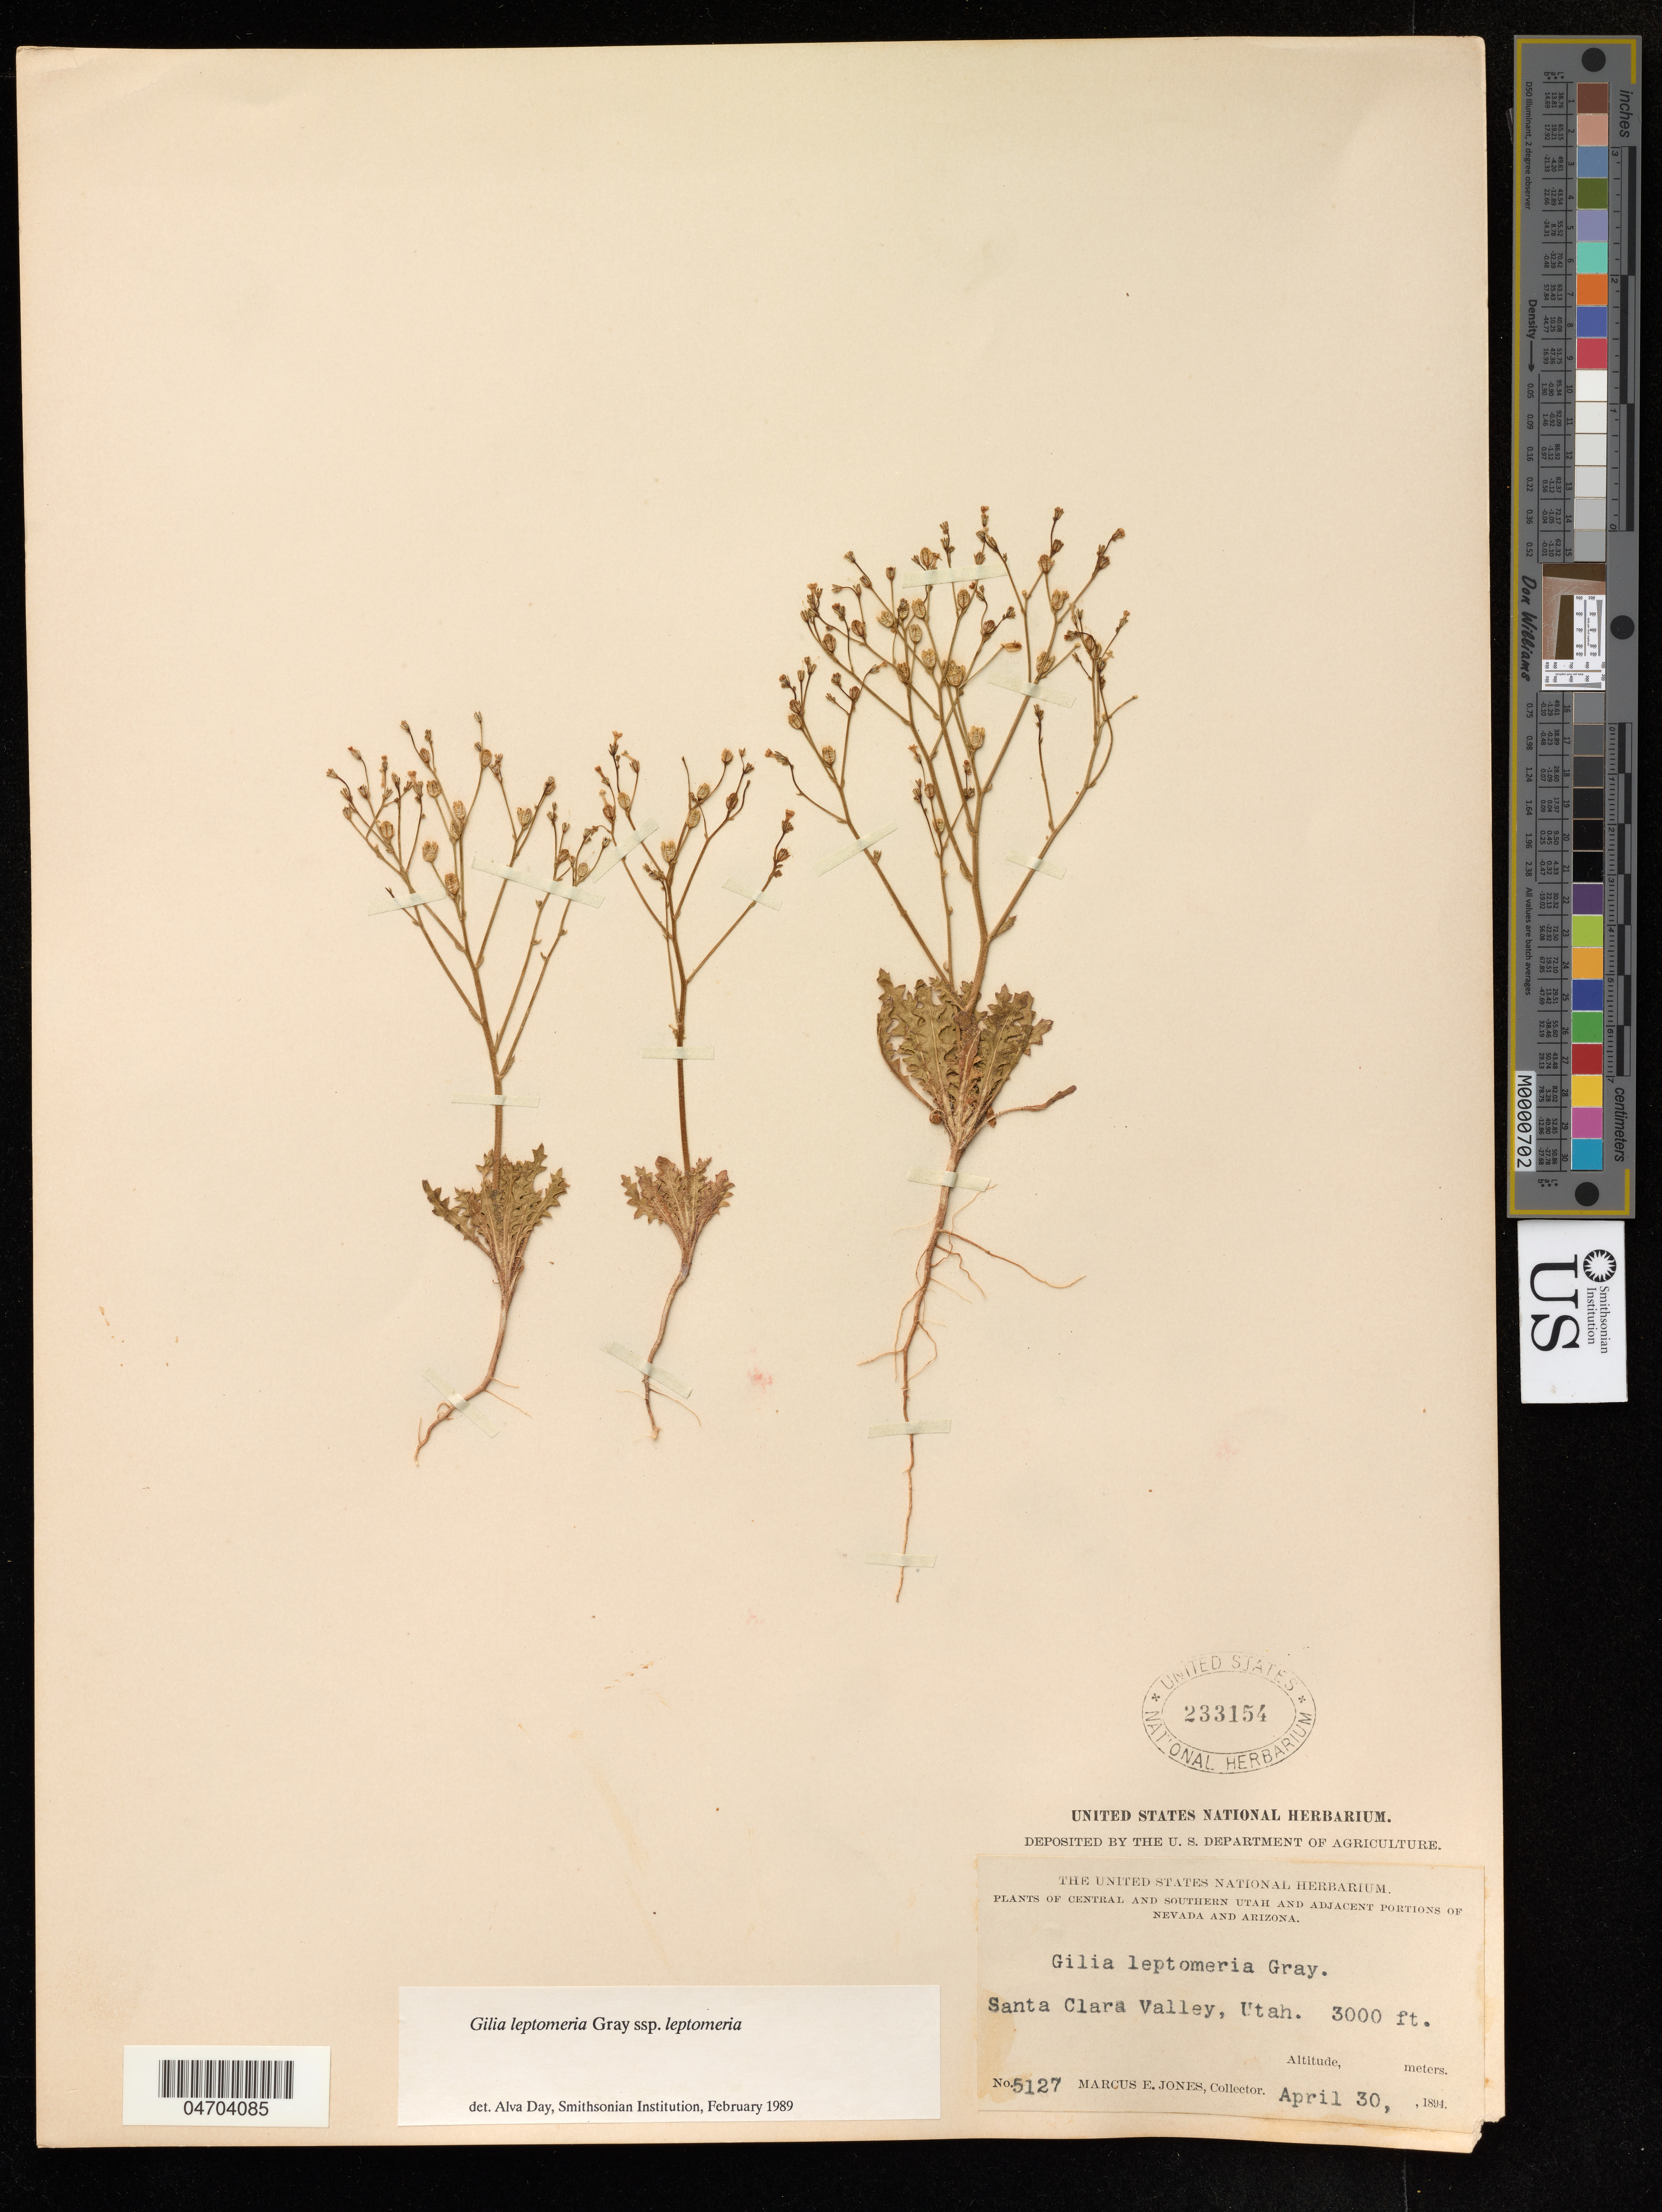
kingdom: Plantae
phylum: Tracheophyta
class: Magnoliopsida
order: Ericales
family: Polemoniaceae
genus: Aliciella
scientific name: Aliciella leptomeria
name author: (A. Gray) J.M. Porter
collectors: E. Marcus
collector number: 5127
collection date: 1894-04-30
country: United States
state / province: Utah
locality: Central and Southern Utah and Adjacent Portions of Nevada and Arizona. Santa Clara Valley.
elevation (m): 914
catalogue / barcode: US 233154